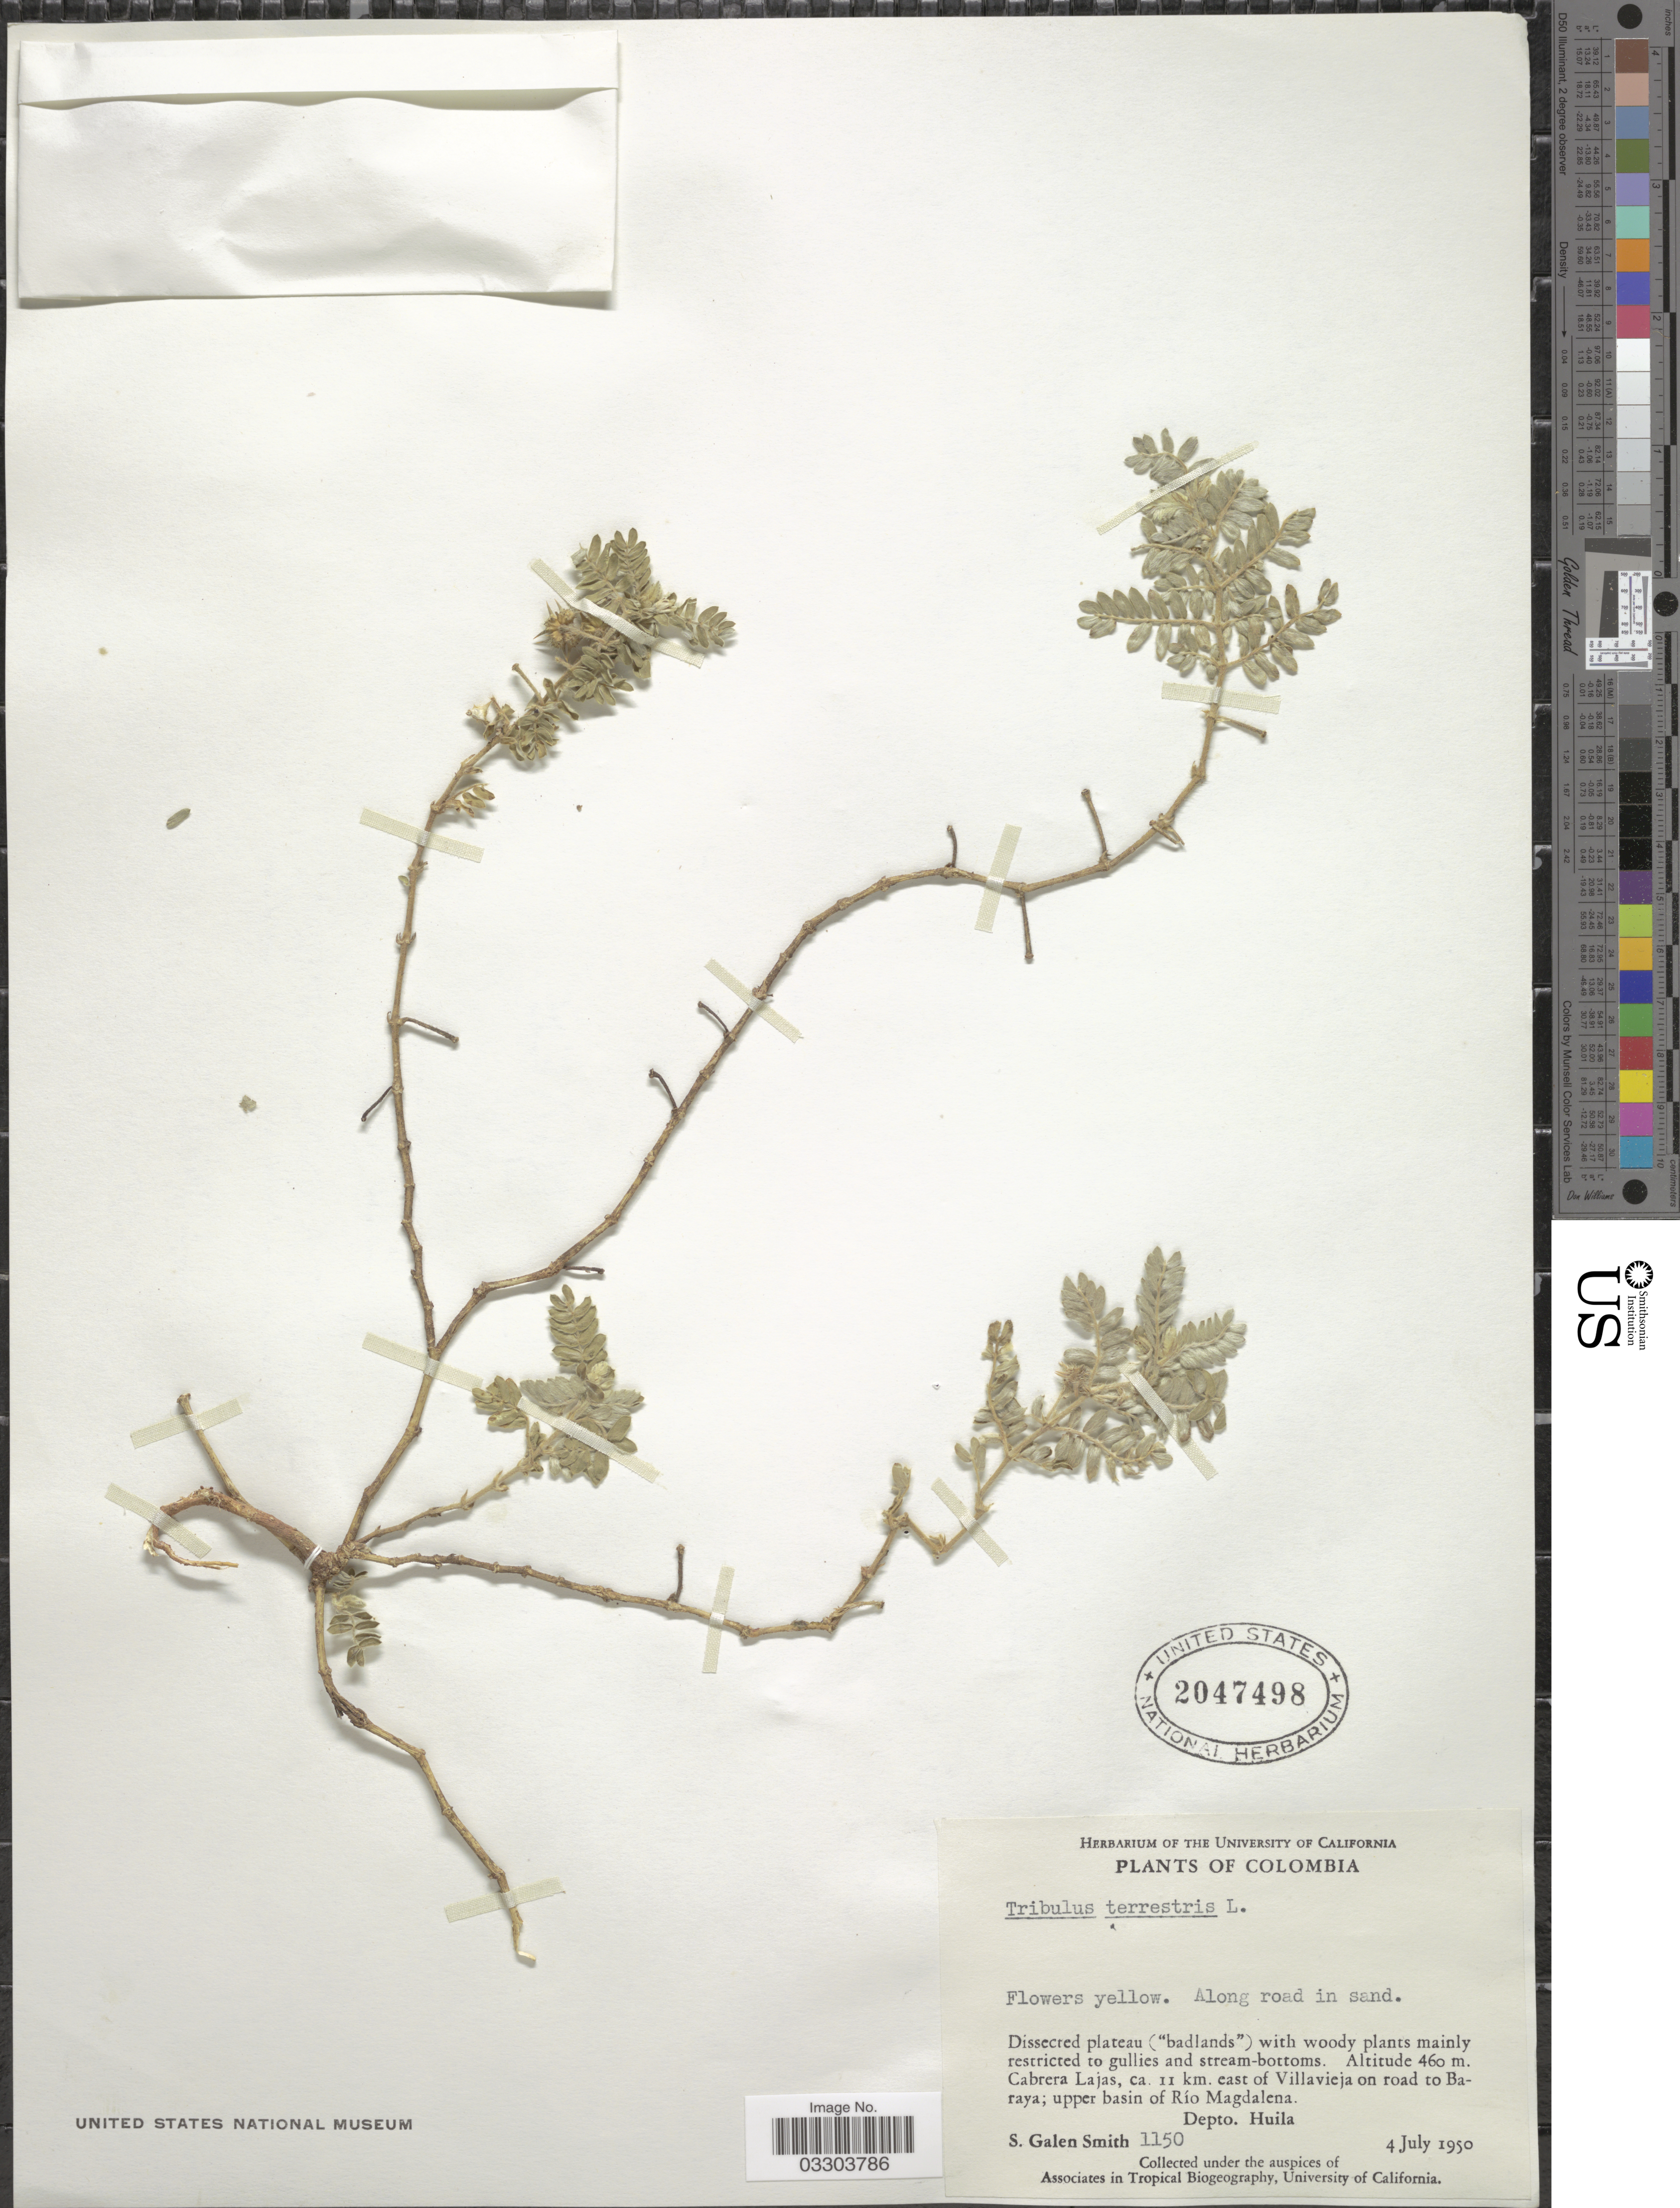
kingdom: Plantae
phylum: Tracheophyta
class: Magnoliopsida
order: Zygophyllales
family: Zygophyllaceae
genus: Tribulus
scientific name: Tribulus terrestris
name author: L.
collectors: S. G. Smith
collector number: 1150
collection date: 1950-07-04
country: Colombia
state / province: Huila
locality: Cabrera Lajas, ca. 11 km. east of Villavieja on road to Baraya; upper basin of Río Magdalena. Depto. Huila.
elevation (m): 460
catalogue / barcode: US 2047498